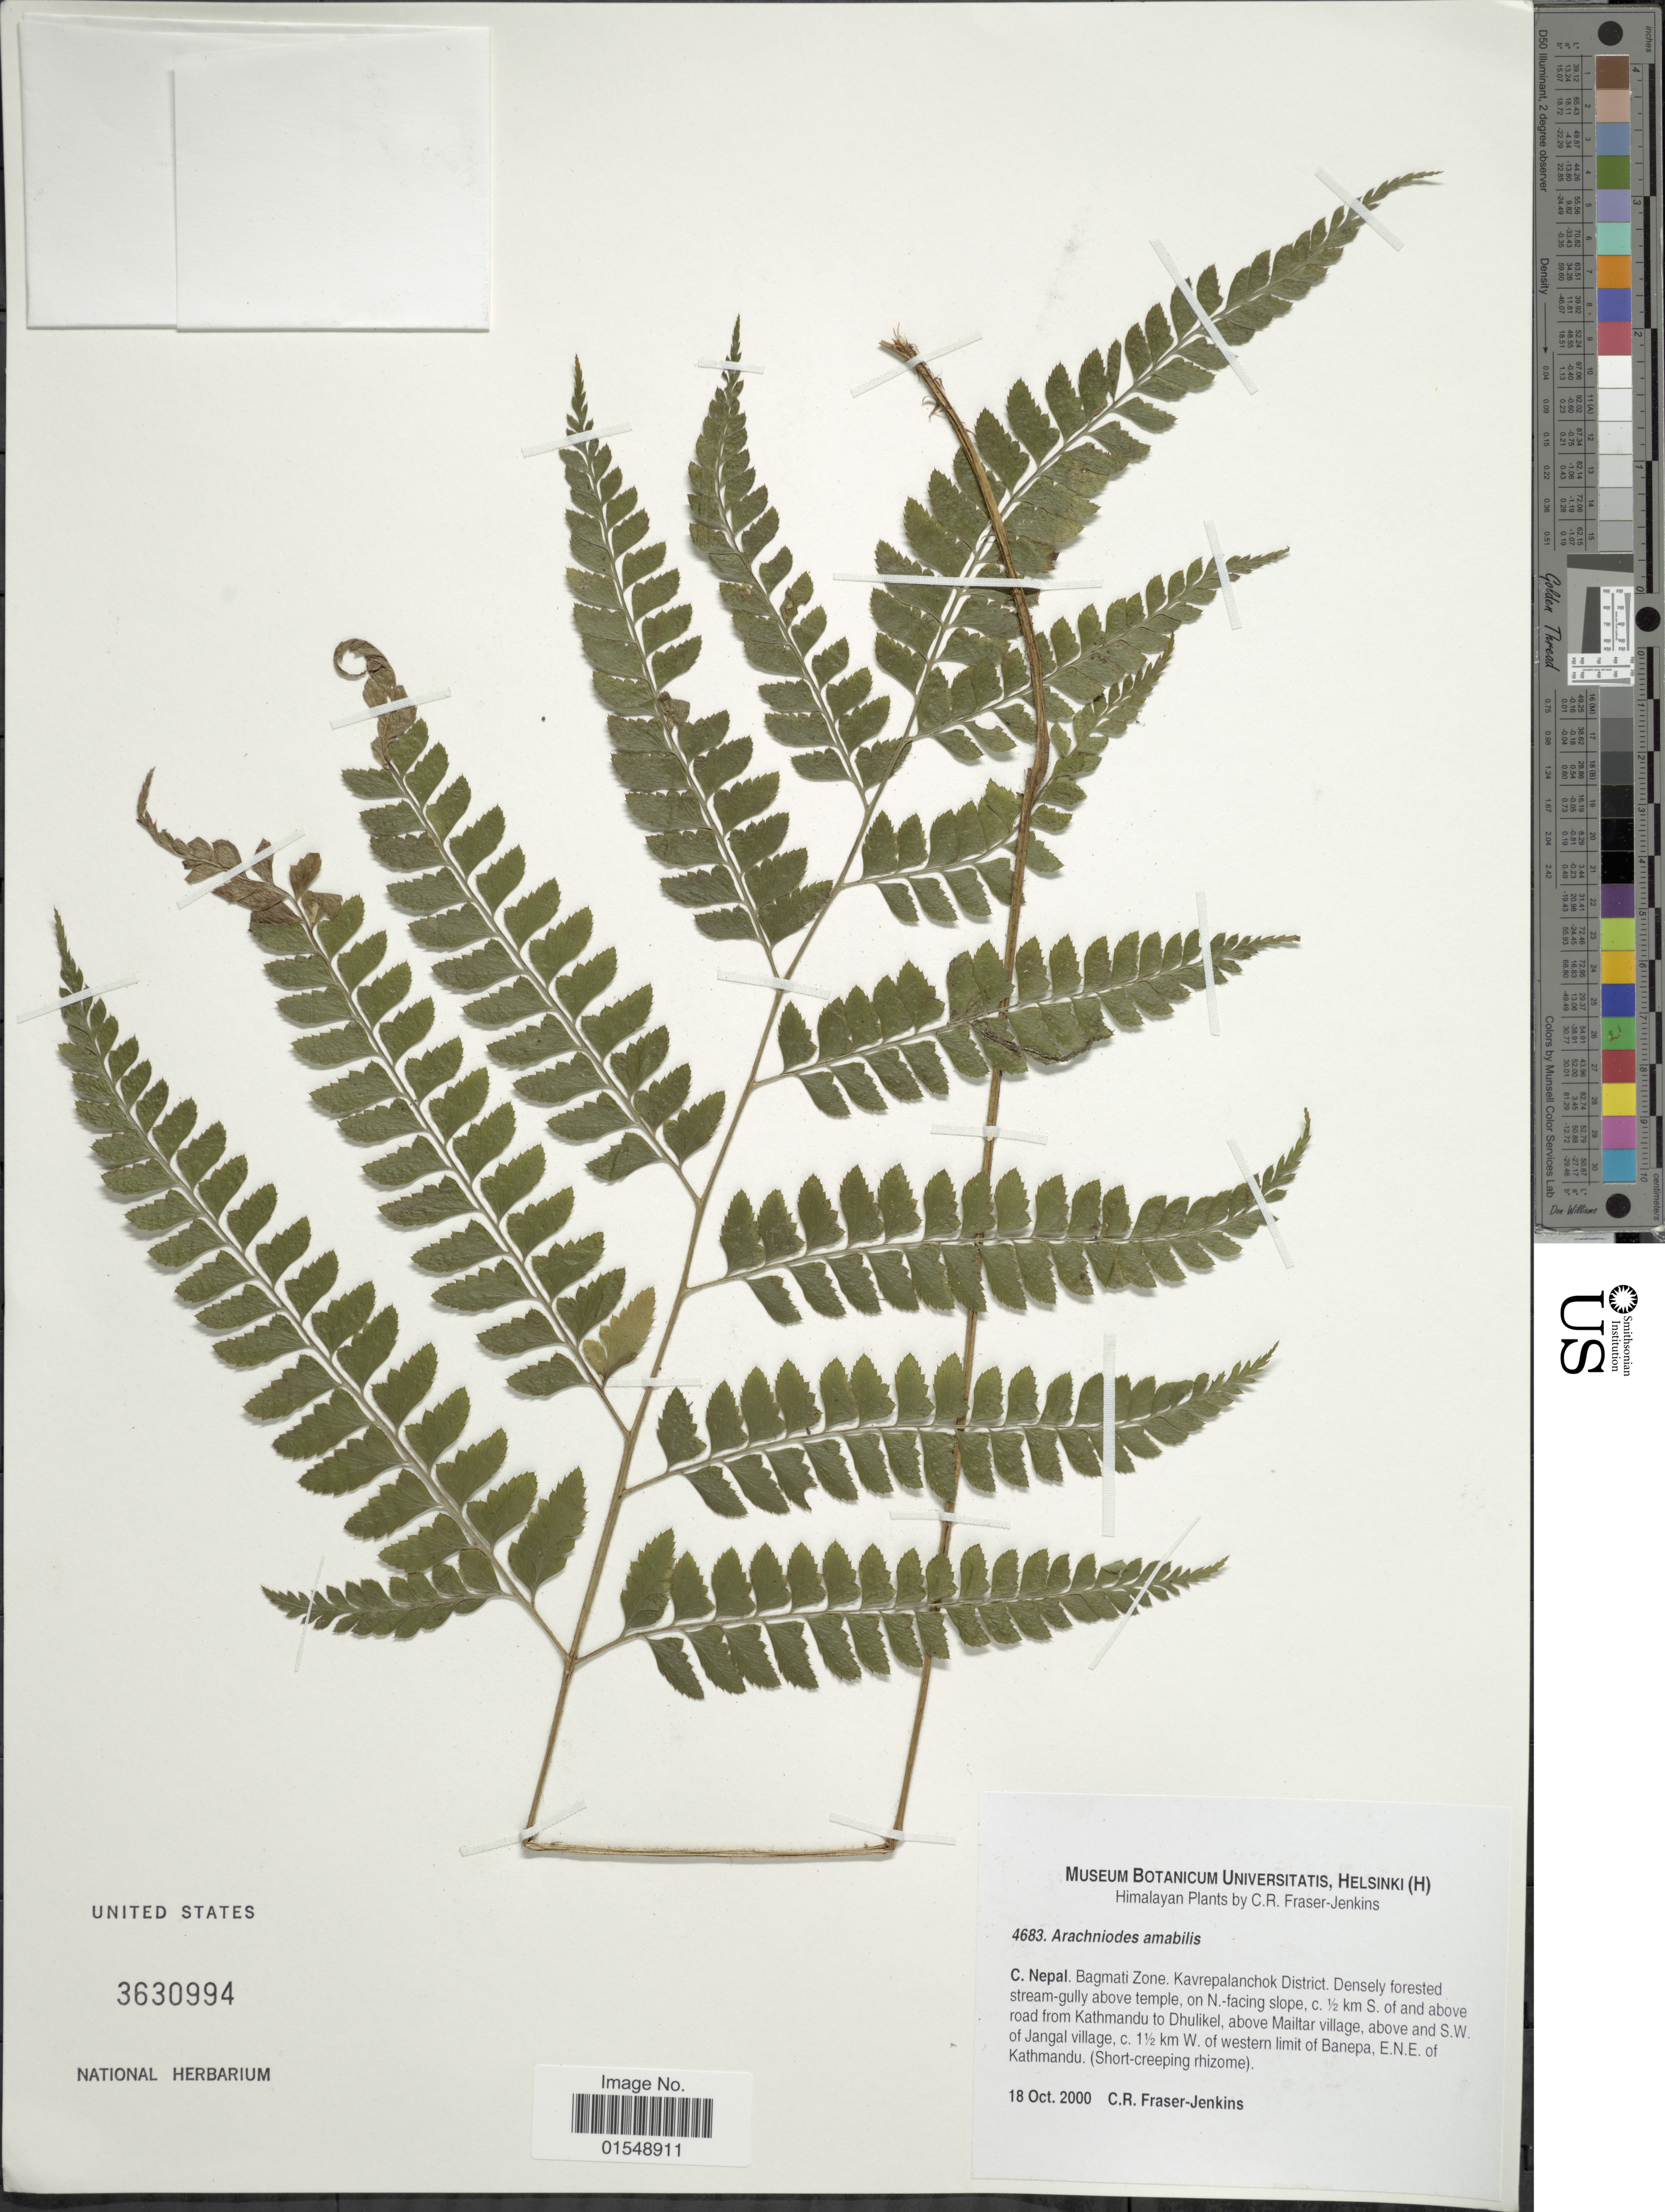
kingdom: Plantae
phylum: Tracheophyta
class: Polypodiopsida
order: Polypodiales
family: Dryopteridaceae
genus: Arachniodes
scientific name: Arachniodes amabilis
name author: (Blume) Tindale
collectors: C. R. Fraser-Jenkins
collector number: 4683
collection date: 2000-10-18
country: Nepal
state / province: Bagmati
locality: Himalaya, C. Nepal, Bagmati Zone, Kavrepalanchok District, densely forested stream- gully above temple, on N.- facing slope, c. 1/2 km S. of and above road from Kathmandu to Dhulikel, above Mailtar village, above and S. W. of Jangal village, c. 1½ km W. of western limit of Banepa, E. N. E. of Kathmandu (Short- creeping rhimzone)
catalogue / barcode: US 3630994